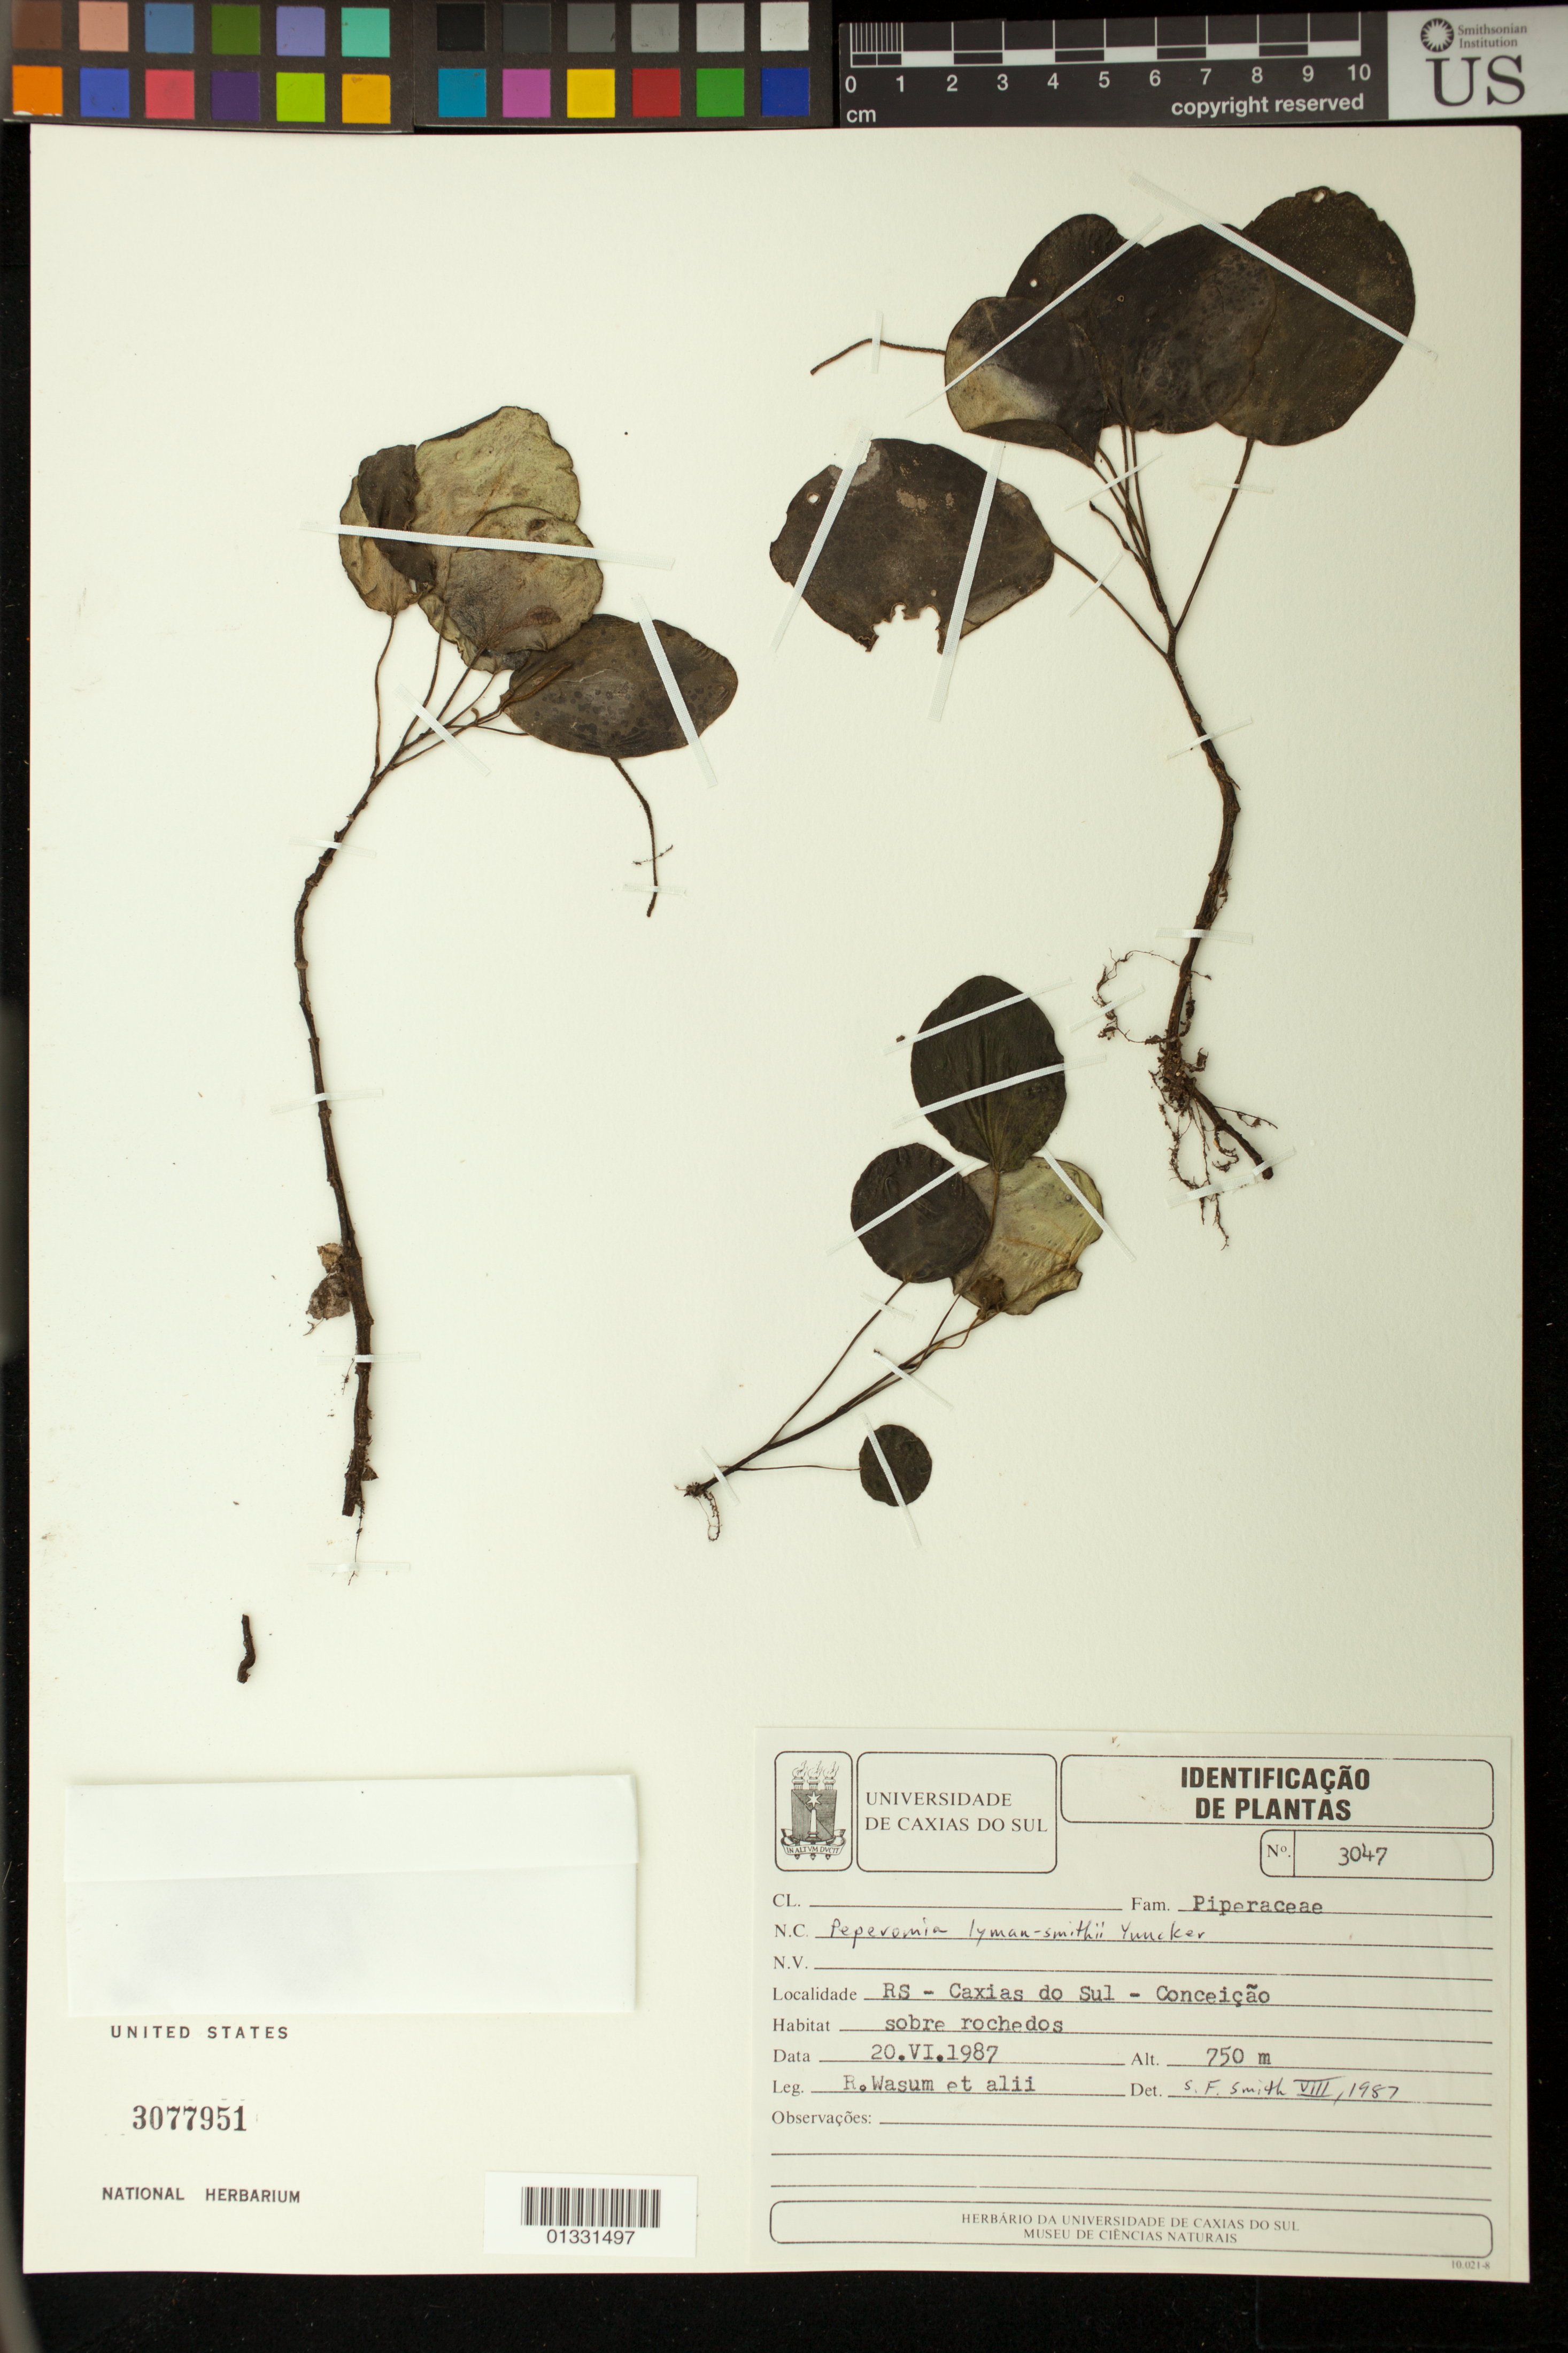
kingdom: Plantae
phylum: Tracheophyta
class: Magnoliopsida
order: Piperales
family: Piperaceae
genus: Peperomia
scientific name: Peperomia lyman-smithii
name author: Yunck.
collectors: R. Wasum & et al.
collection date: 1987-06-20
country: Brazil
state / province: Rio Grande do Sul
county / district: Caxias do Sul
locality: Conceição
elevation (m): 750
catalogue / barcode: US 3077951